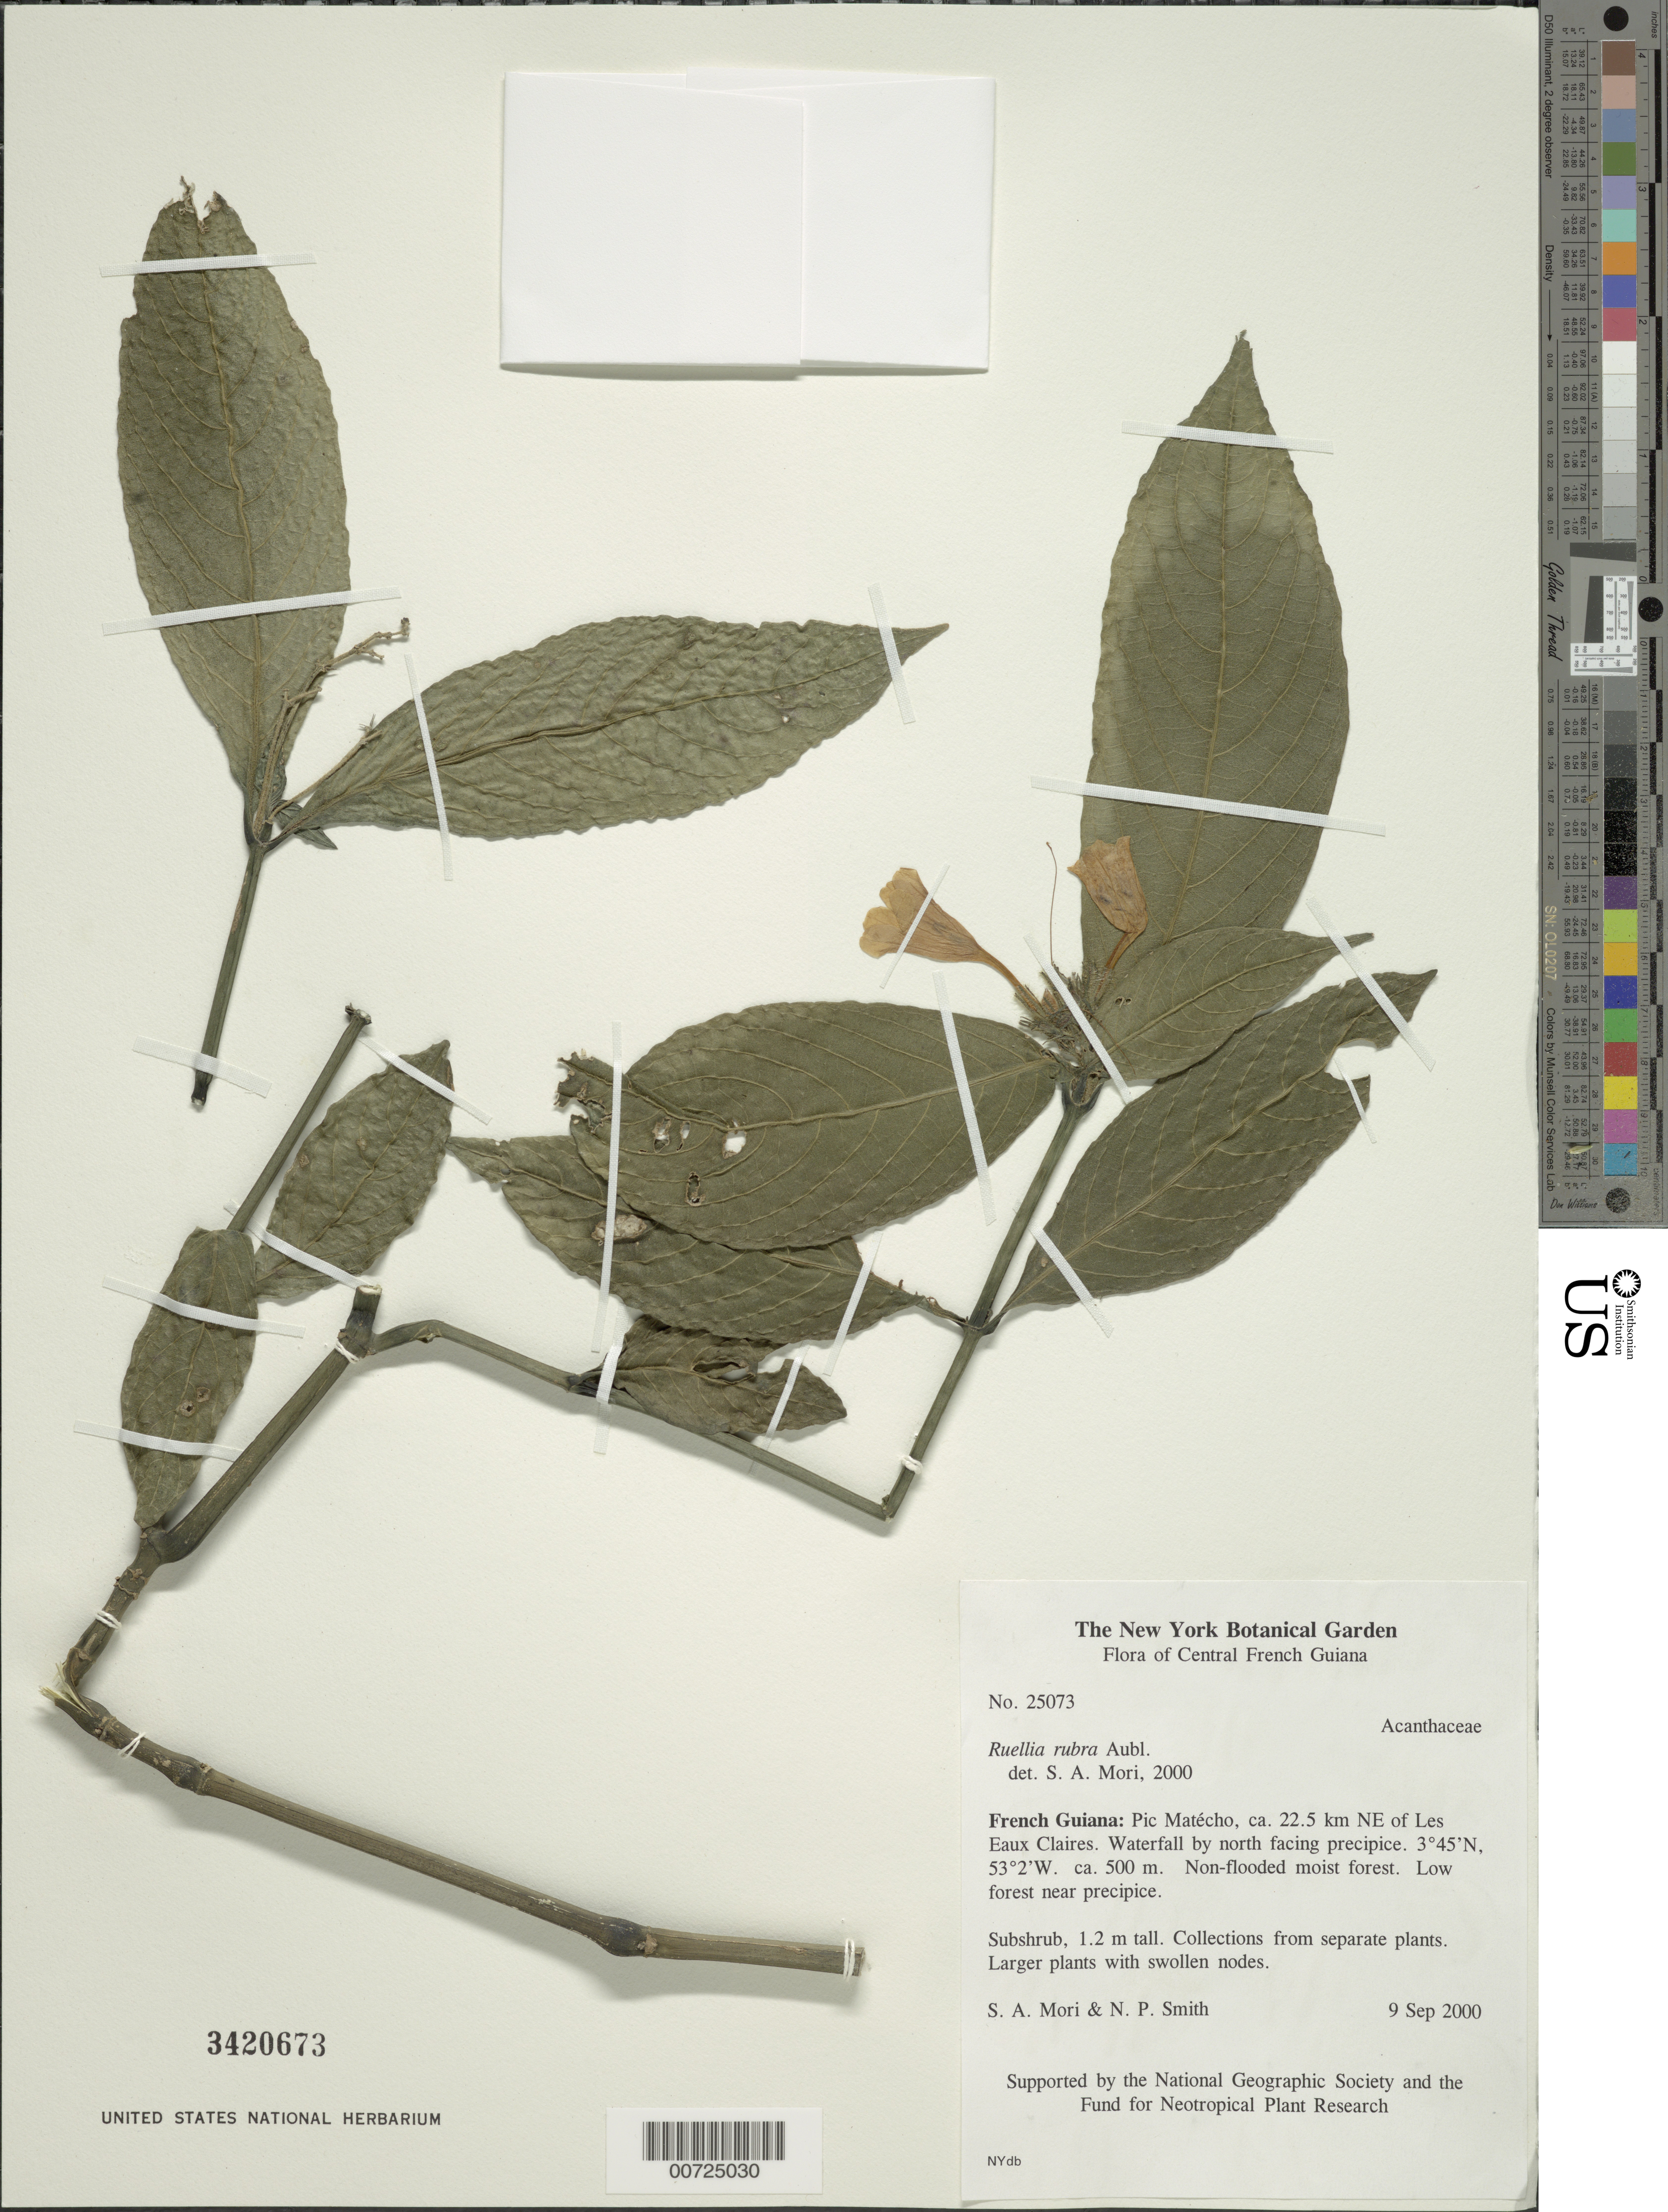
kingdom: Plantae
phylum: Tracheophyta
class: Magnoliopsida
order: Lamiales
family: Acanthaceae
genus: Ruellia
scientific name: Ruellia rubra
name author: Aubl.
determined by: Mori, Scott A.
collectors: S. Mori & N. Smith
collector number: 25073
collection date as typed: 9-Sep-00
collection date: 2000-09-09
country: French Guiana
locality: Pic Matécho, ca 22.5 km NE of Les Eaux Claires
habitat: Non-flooded moist forest, low forest near precipice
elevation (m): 500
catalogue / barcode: US 3420673